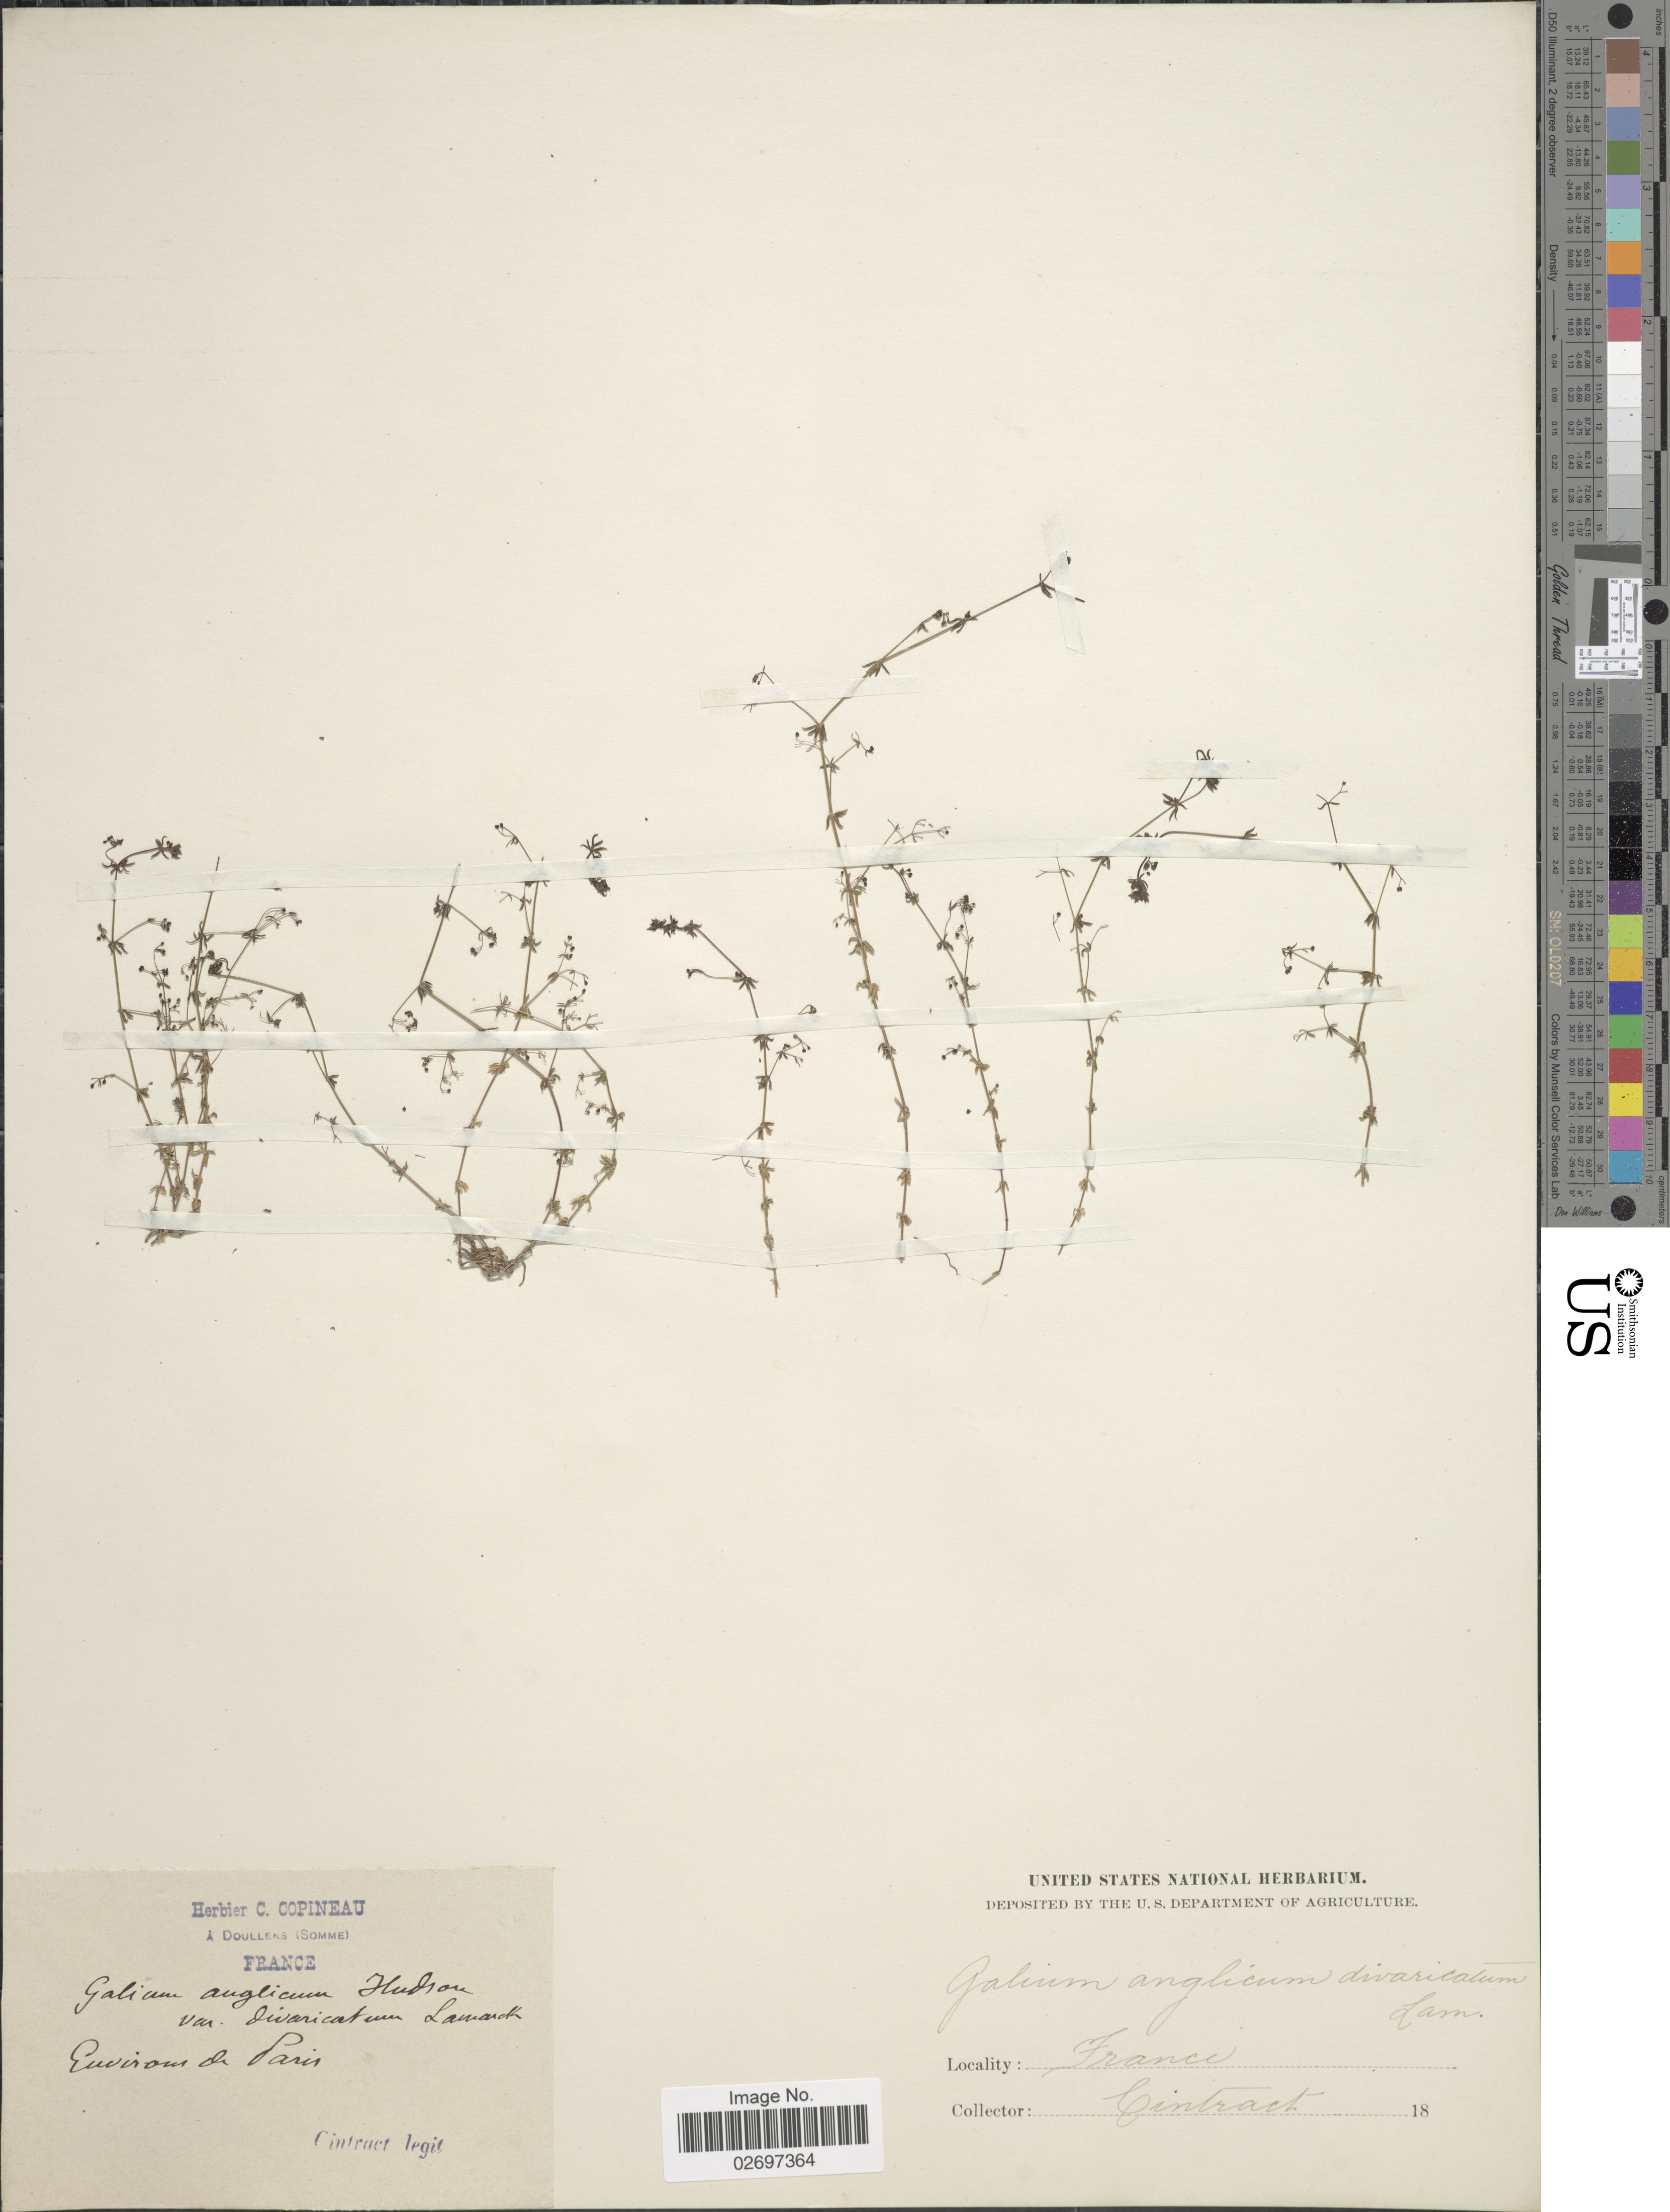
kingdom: Plantae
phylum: Tracheophyta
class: Magnoliopsida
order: Gentianales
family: Rubiaceae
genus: Galium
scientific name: Galium parisiense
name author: L.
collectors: Cintract, --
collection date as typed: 18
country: France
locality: Environs de Paris